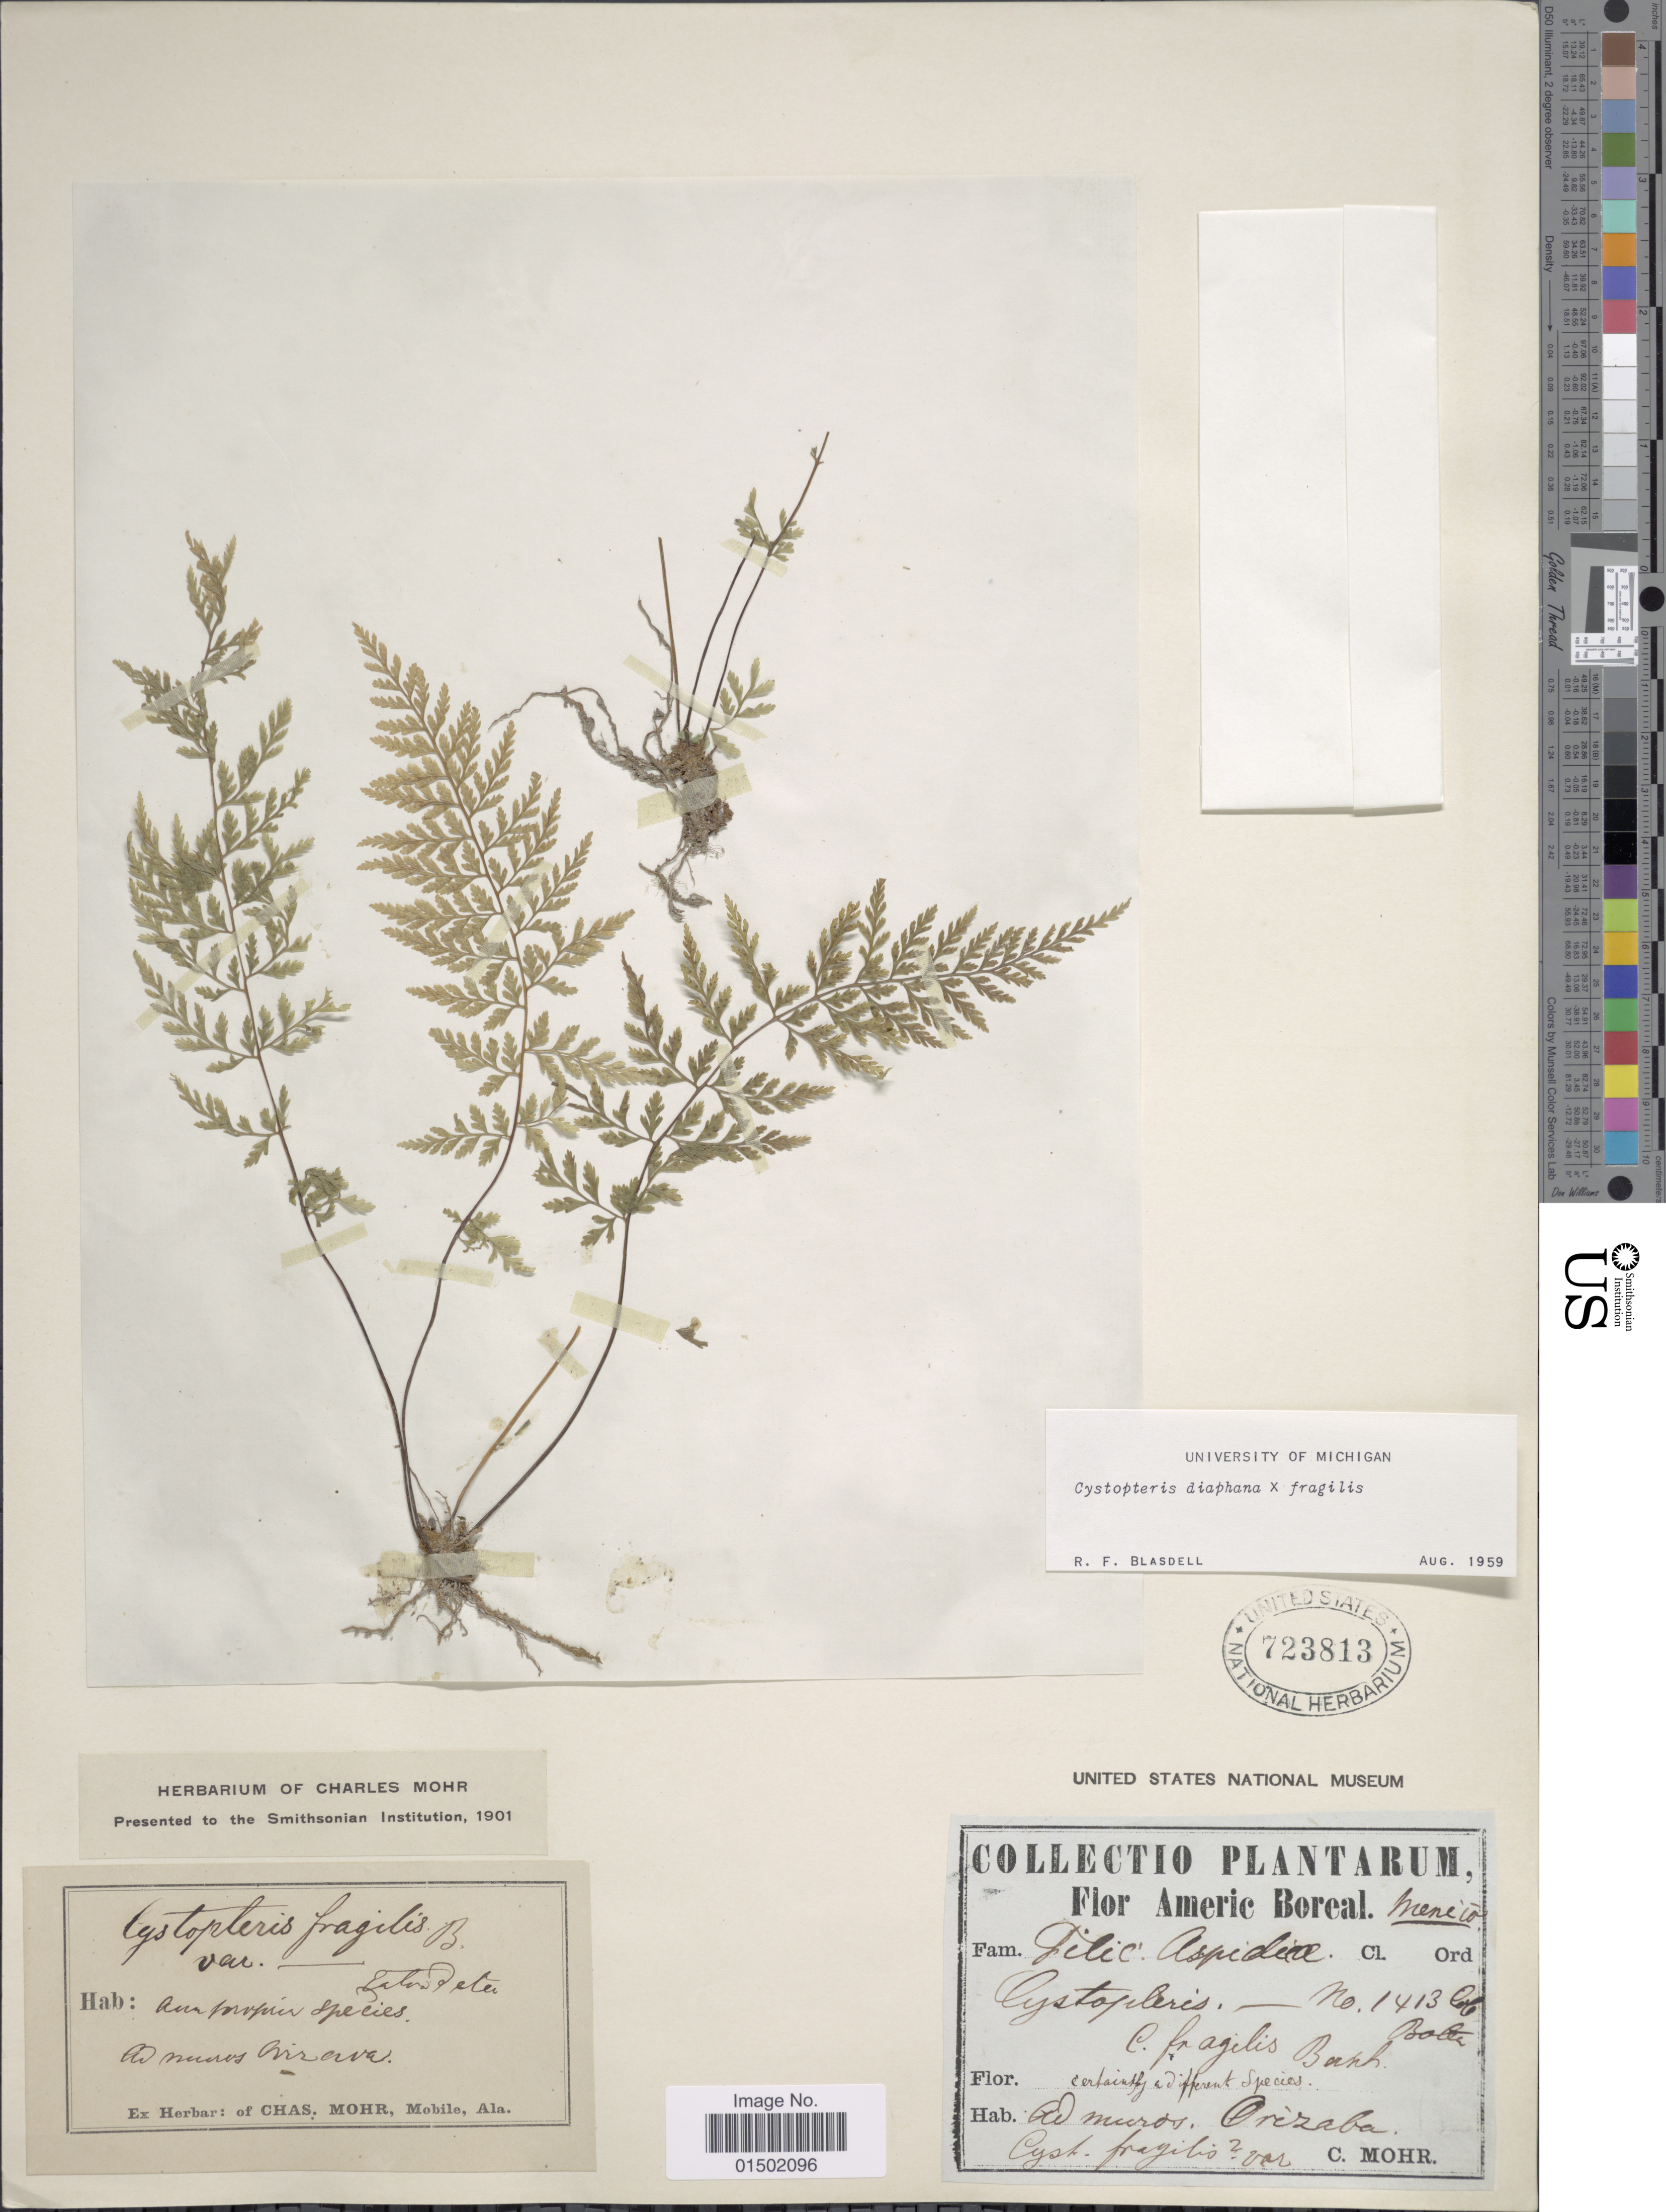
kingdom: Plantae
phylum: Tracheophyta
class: Polypodiopsida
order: Polypodiales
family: Cystopteridaceae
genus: Cystopteris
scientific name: Cystopteris diaphana x C. fragilis (L.) Bernh.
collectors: C. T. Mohr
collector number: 1413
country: Mexico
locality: Mexico. Ad muros, Orizaba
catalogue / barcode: US 723813